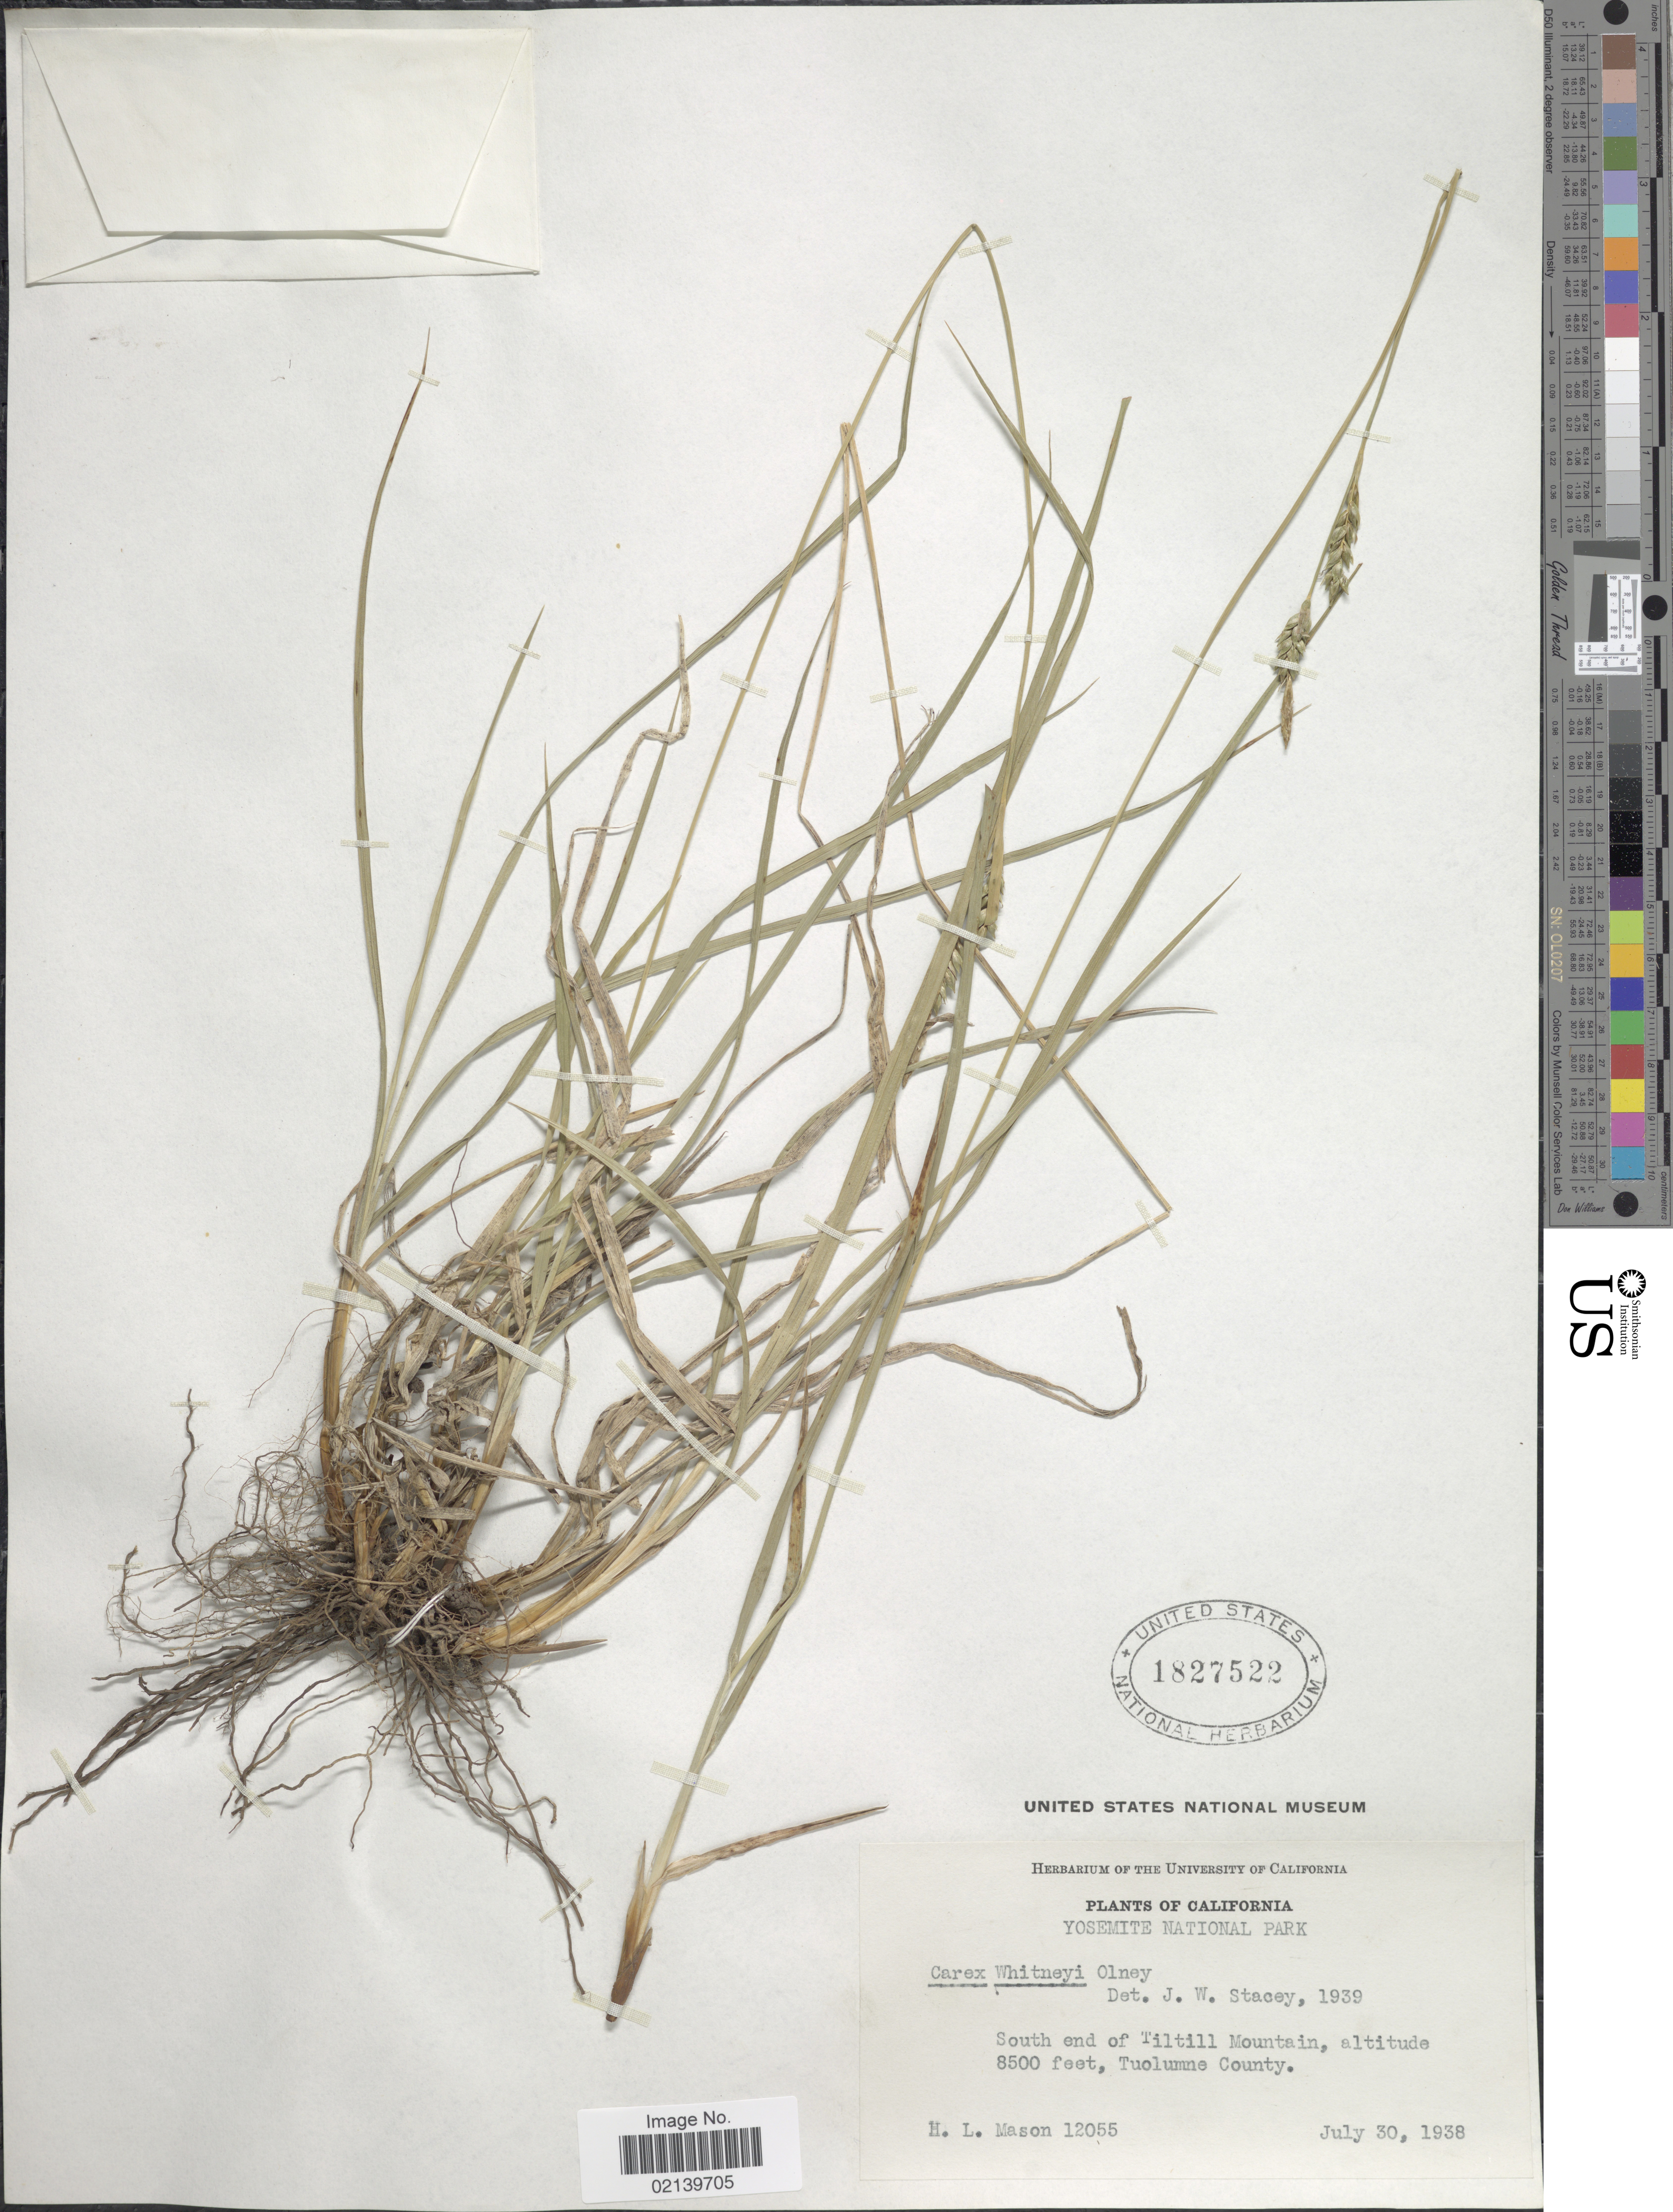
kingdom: Plantae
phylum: Tracheophyta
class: Liliopsida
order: Poales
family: Cyperaceae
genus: Carex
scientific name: Carex whitneyi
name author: Olney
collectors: H. L. Mason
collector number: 12055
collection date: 1938-07-30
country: United States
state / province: California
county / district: Tuolumne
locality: Yosemite National Park, South end of Tiltill Mountain, Tuolumne County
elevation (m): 2591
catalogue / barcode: US 1827522